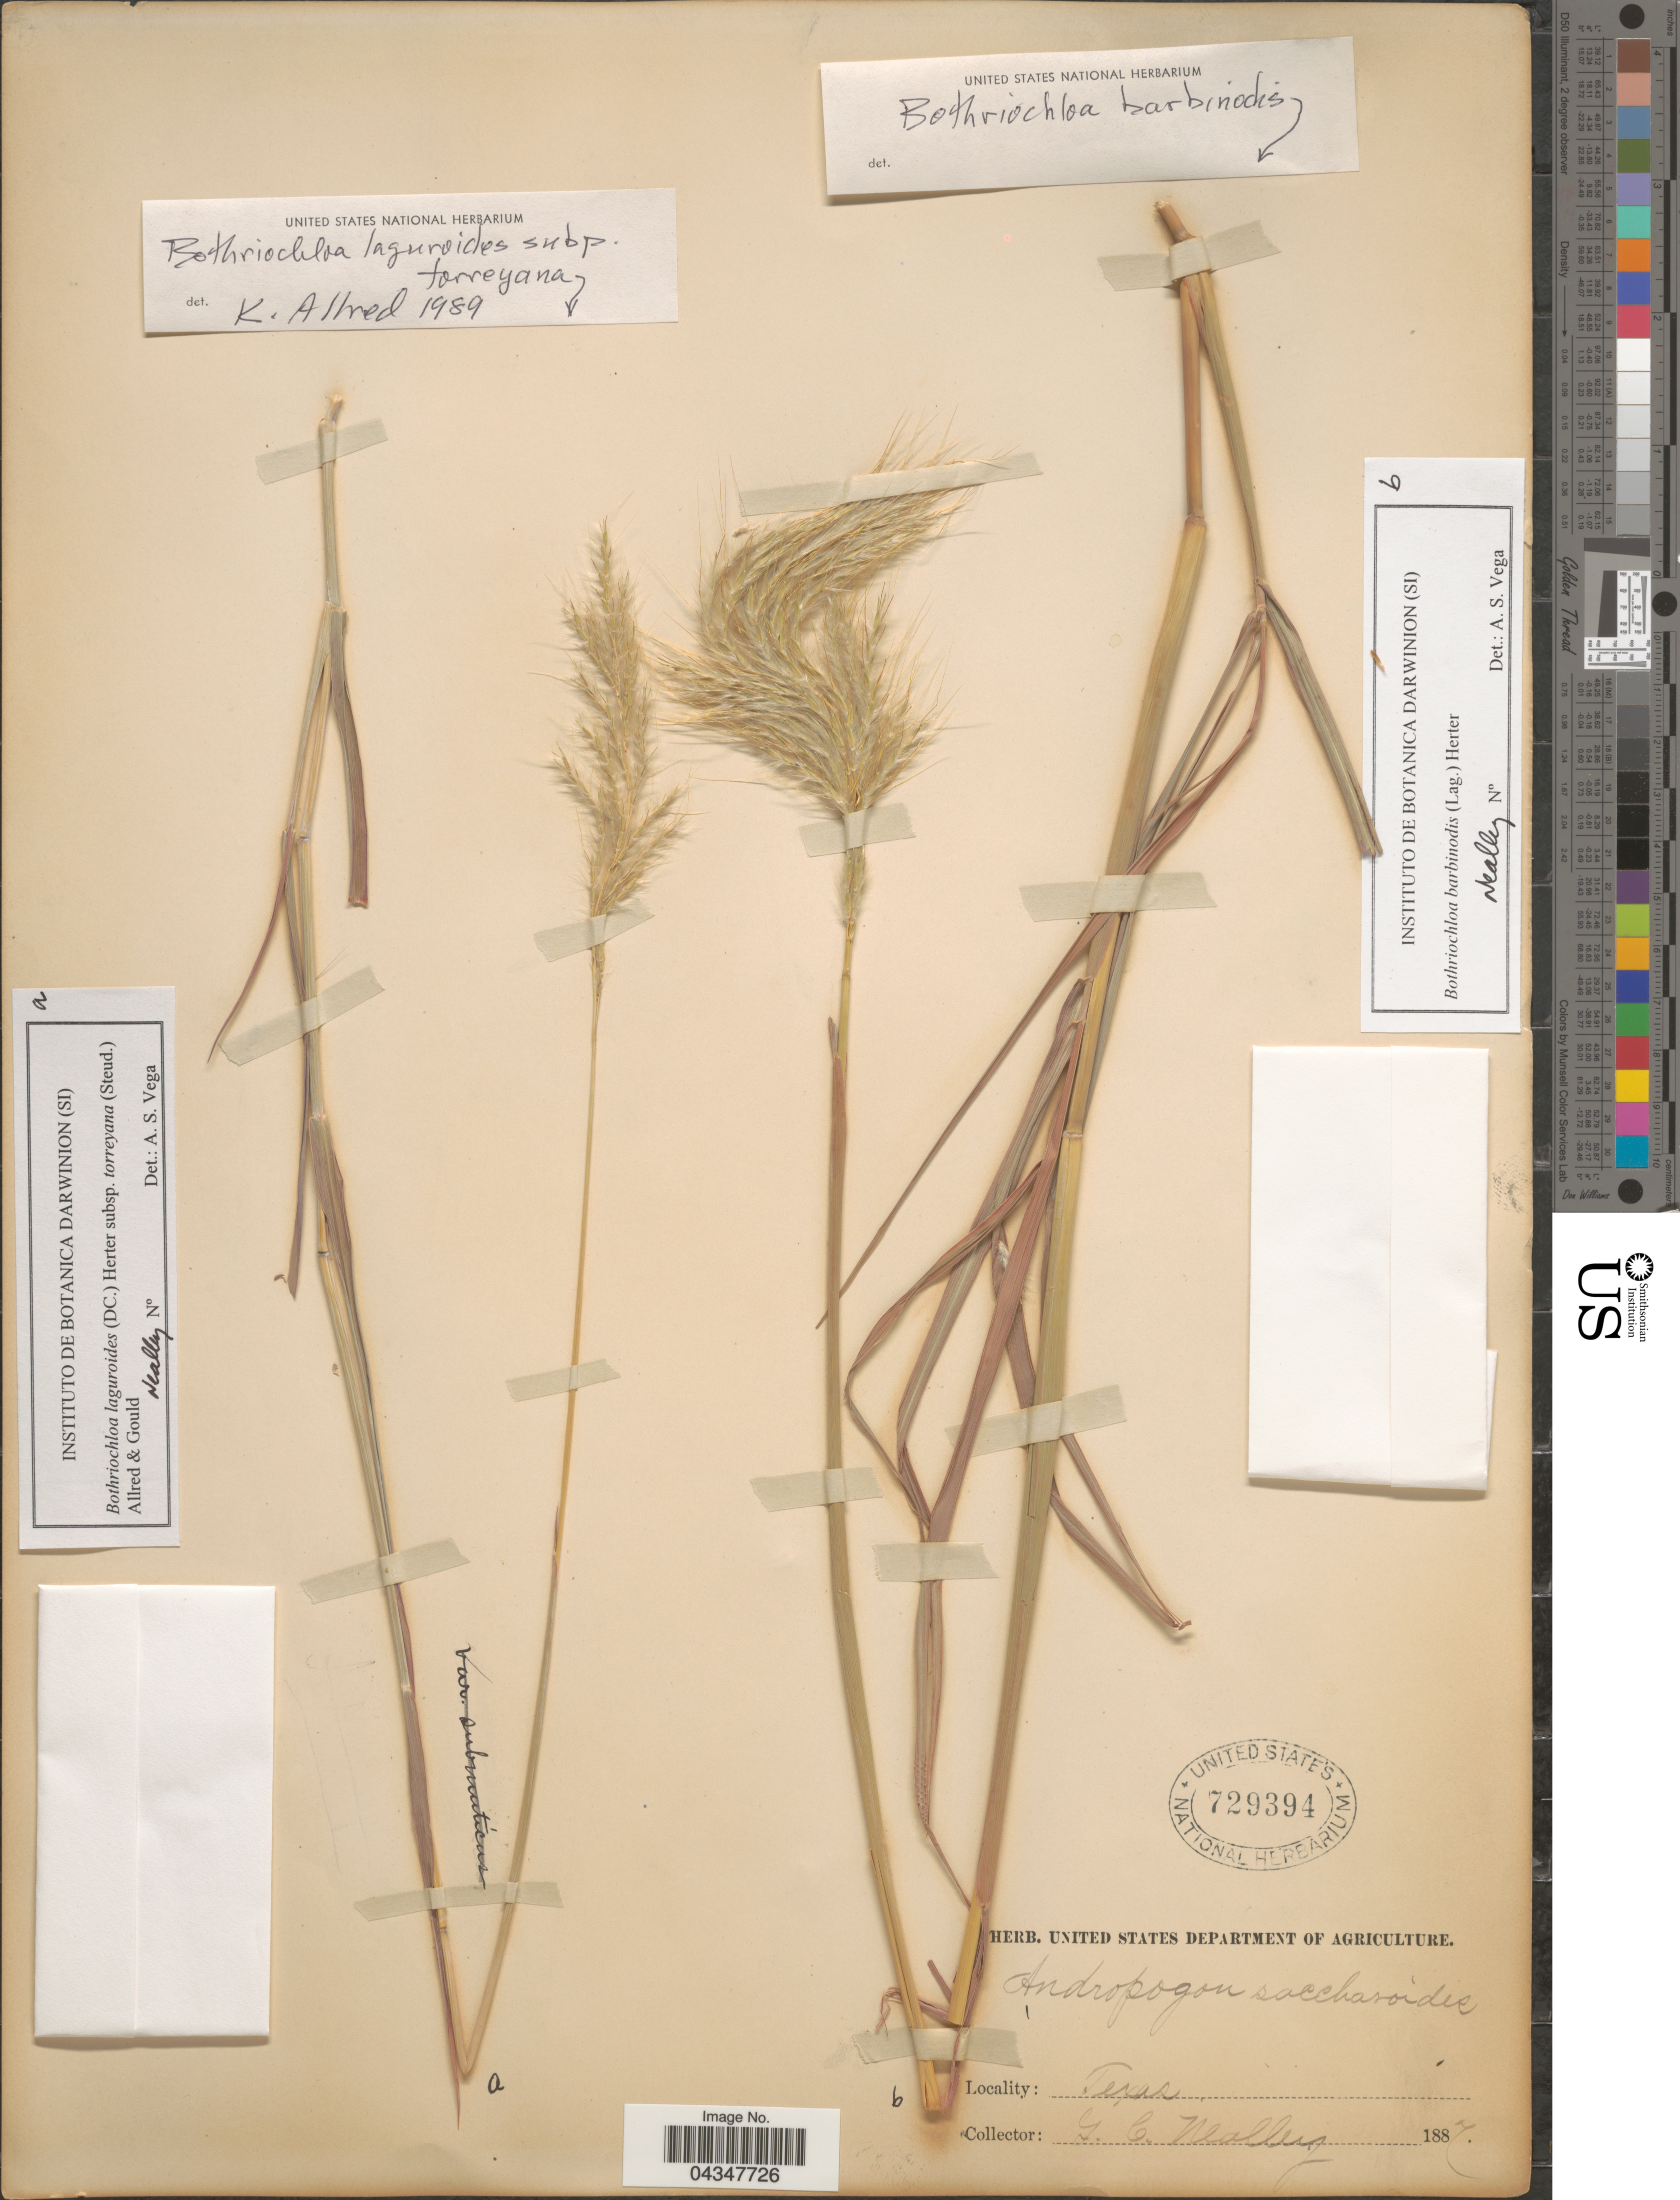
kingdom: Plantae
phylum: Tracheophyta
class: Liliopsida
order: Poales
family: Poaceae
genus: Bothriochloa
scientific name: Bothriochloa laguroides subsp. torreyana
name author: (Steud.) Allred & Gould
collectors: G. C. Nealley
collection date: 1887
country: United States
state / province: Texas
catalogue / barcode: US 729394